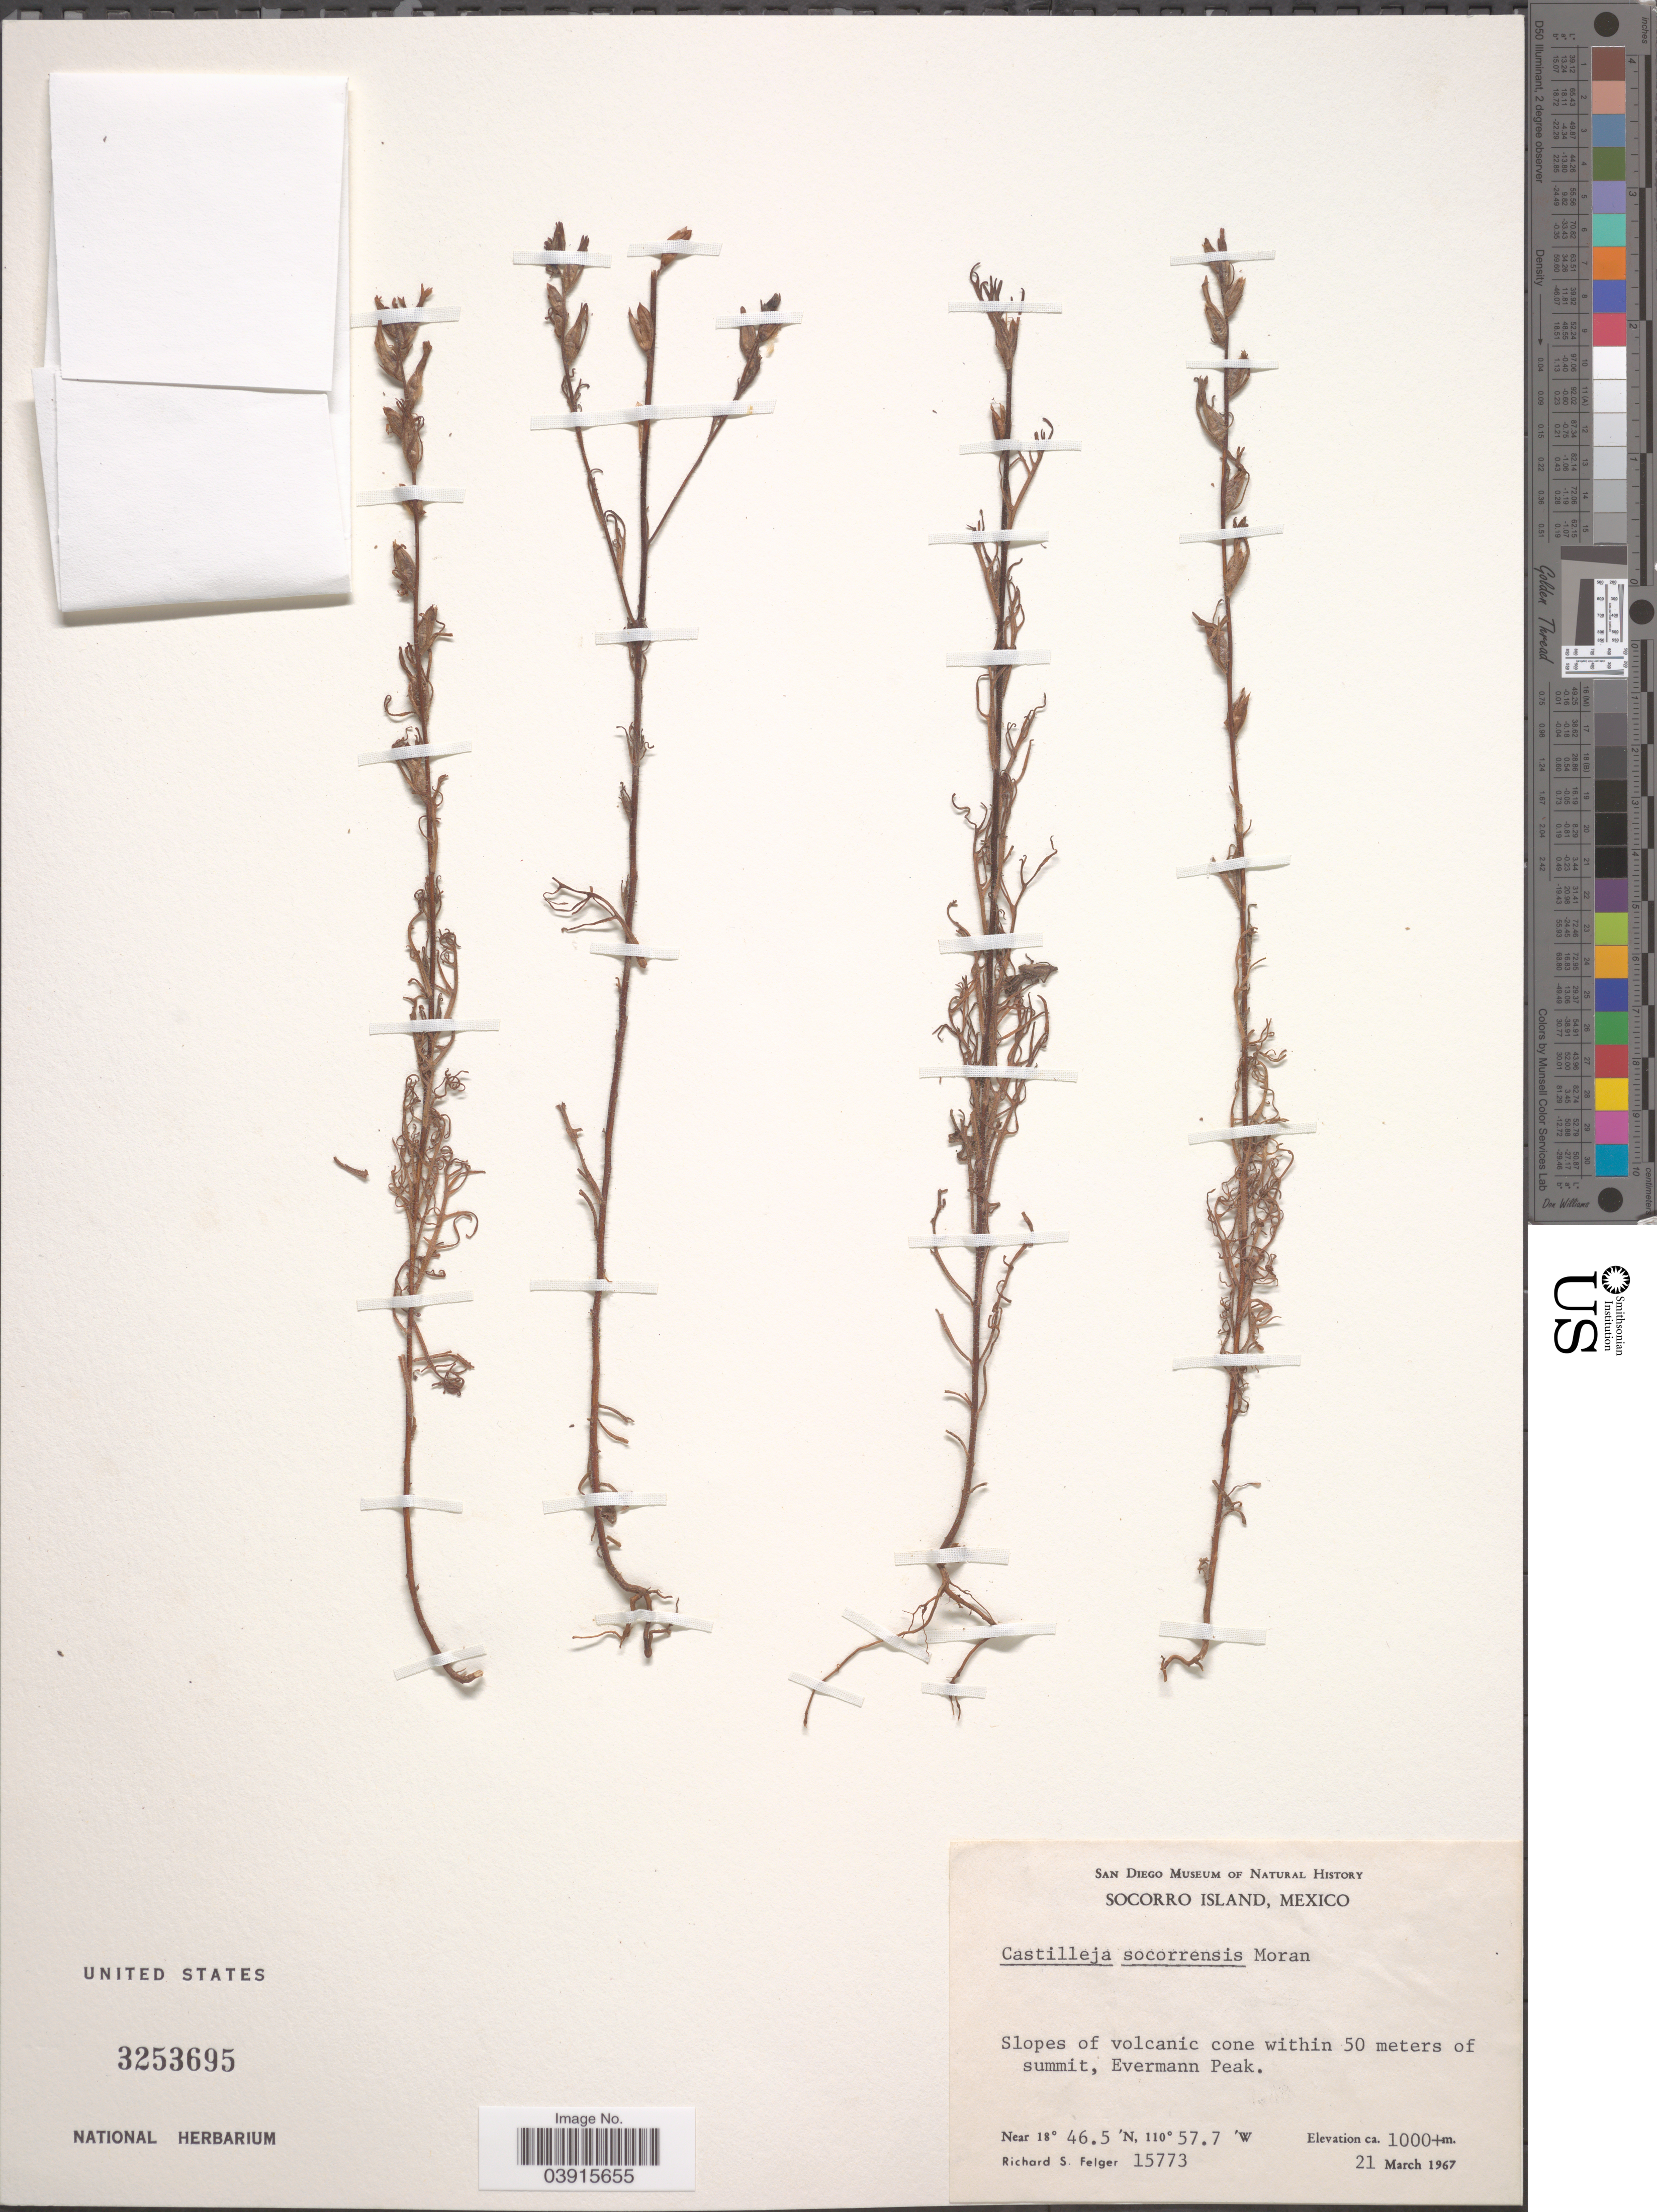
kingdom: Plantae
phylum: Tracheophyta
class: Magnoliopsida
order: Lamiales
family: Orobanchaceae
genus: Castilleja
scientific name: Castilleja socorrensis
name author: Moran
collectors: R. S. Felger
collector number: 15773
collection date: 1967-03-21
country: Mexico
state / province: Colima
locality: Socorro Island. Slopes of volcanic cone within 50 meters of summit, Evermann Peak.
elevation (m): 1000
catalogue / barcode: US 3253695